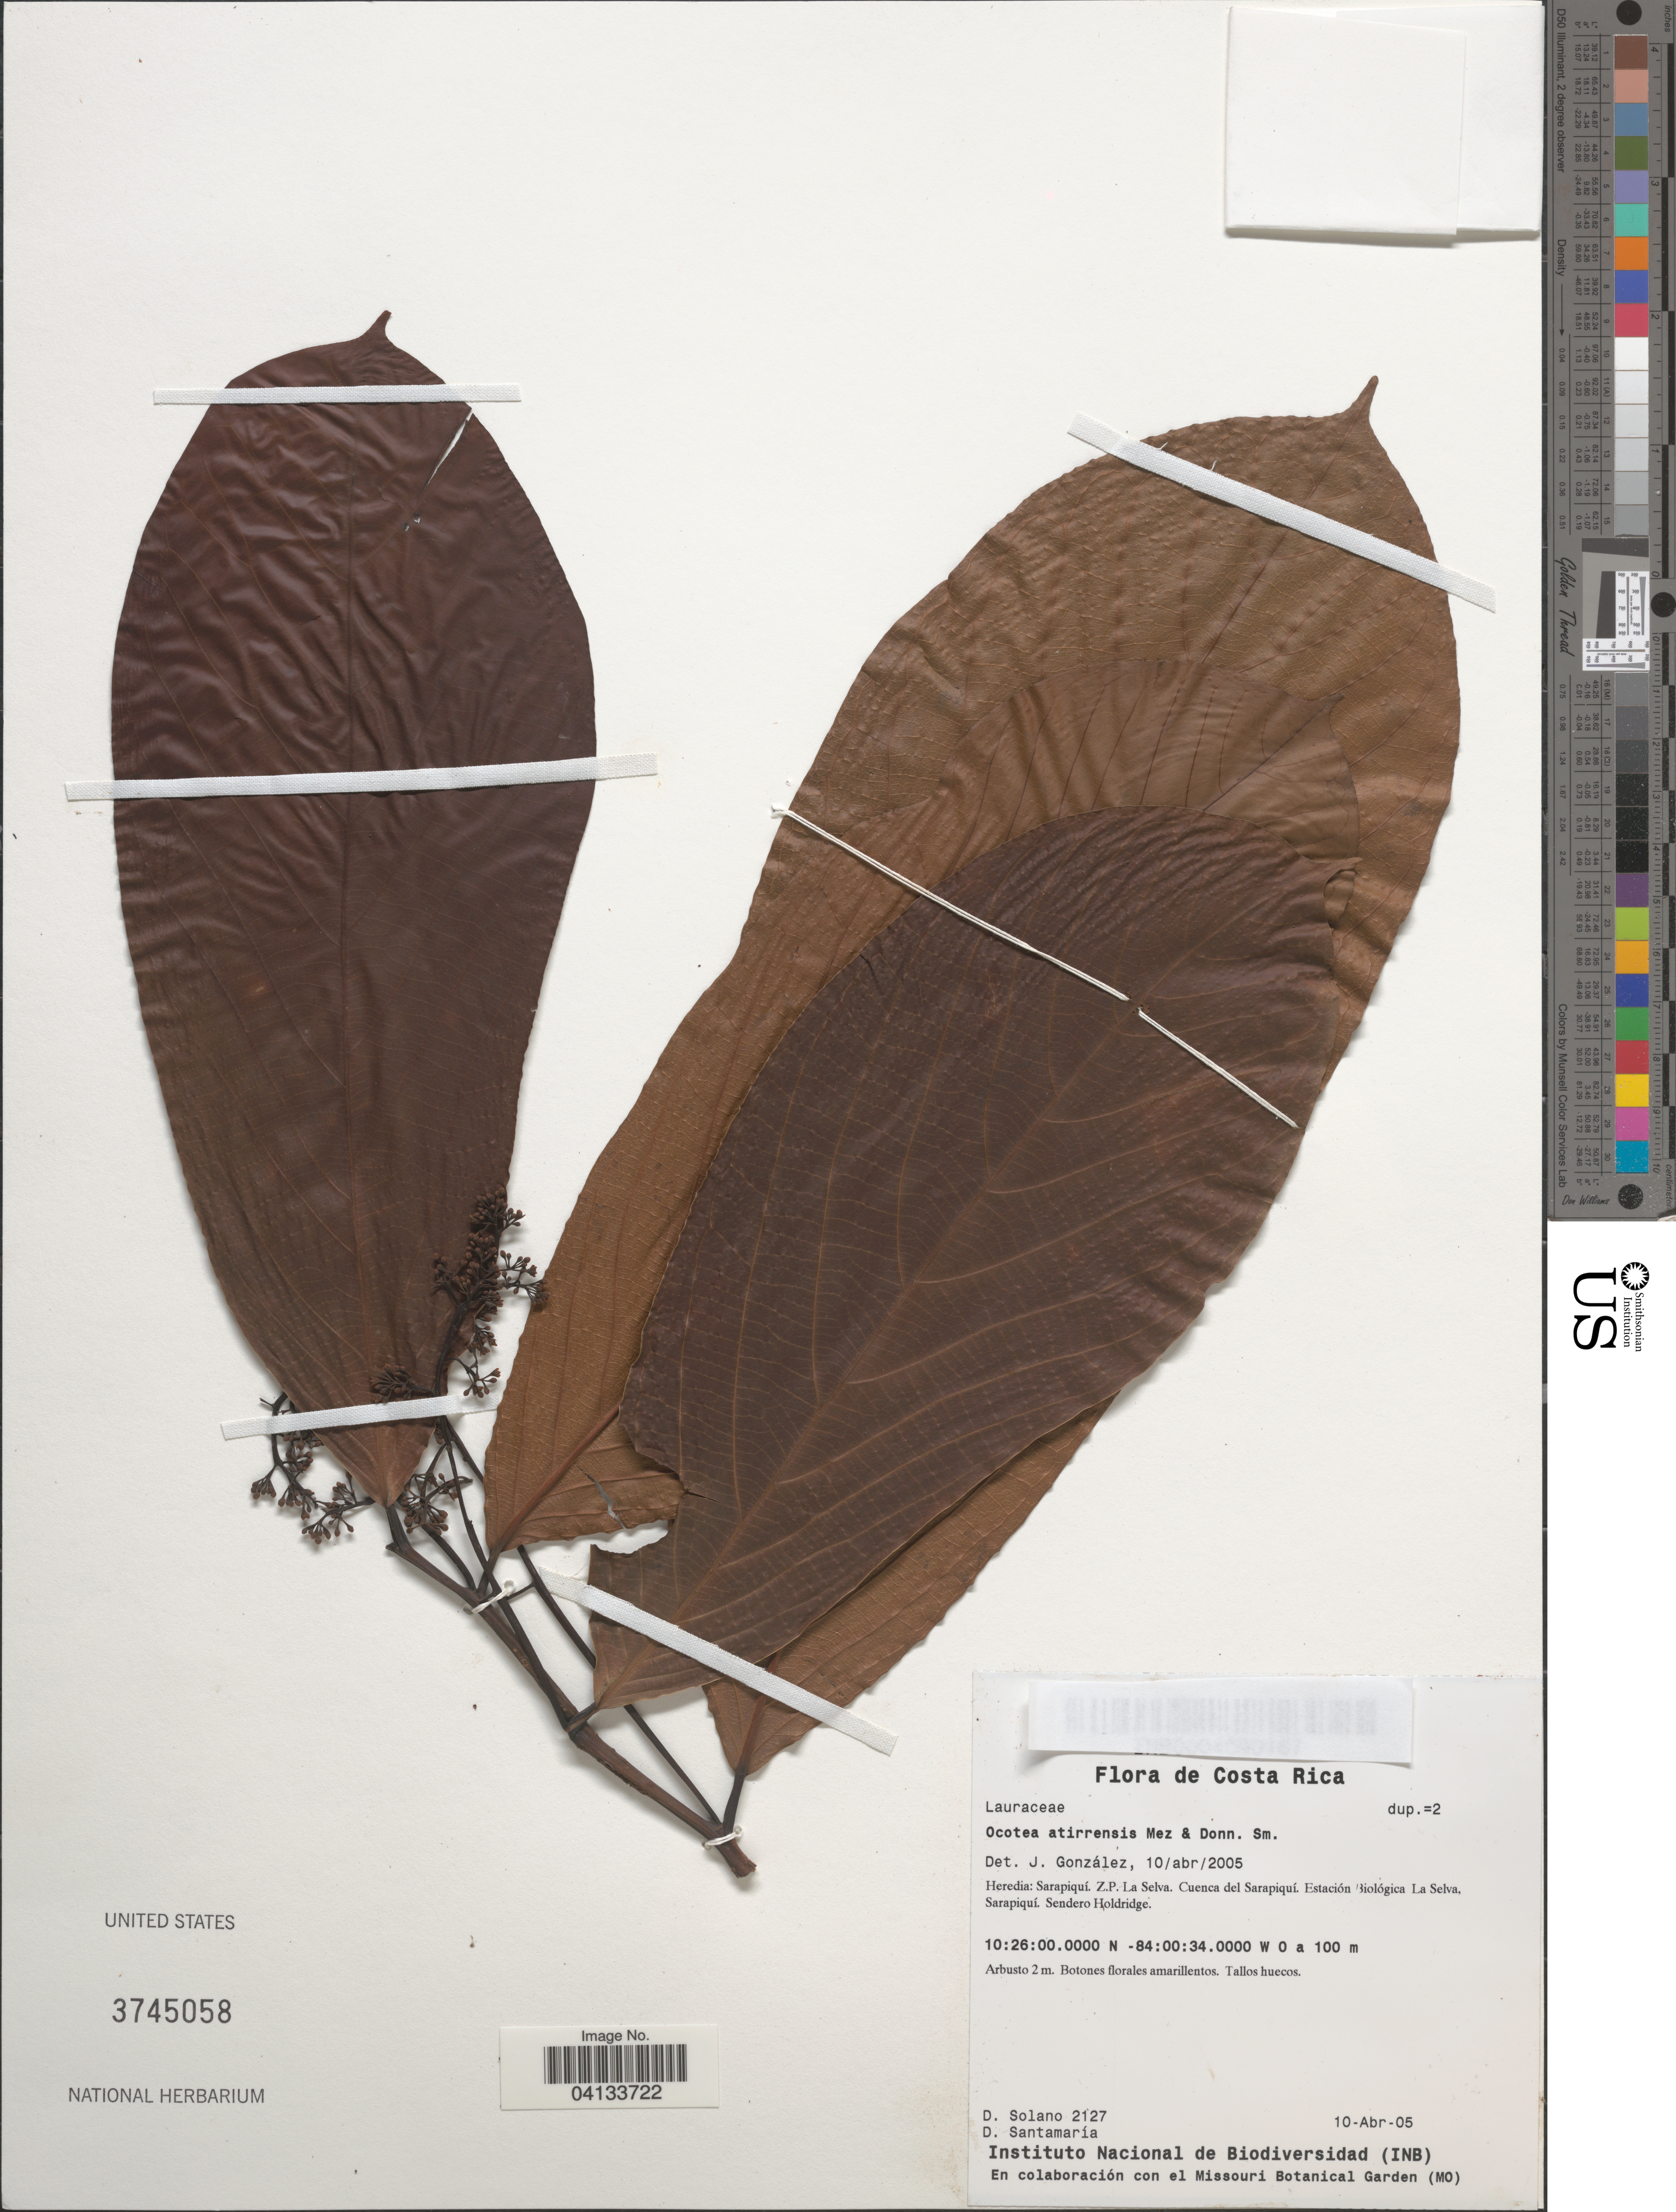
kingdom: Plantae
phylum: Tracheophyta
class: Magnoliopsida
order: Laurales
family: Lauraceae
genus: Ocotea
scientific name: Ocotea atirrensis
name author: Mez & Donn. Sm.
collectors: D. Solano & D. Santamaria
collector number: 2127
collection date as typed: Transcribed d/m/y: 10/4/5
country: Costa Rica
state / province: Heredia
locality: Sarapiquí. Z.P. La Selva. Cuenca del Sarapiquí. Estación Biológica La Selva, Sarapiquí. Sendero Holdridge.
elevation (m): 0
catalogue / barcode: US 3745058